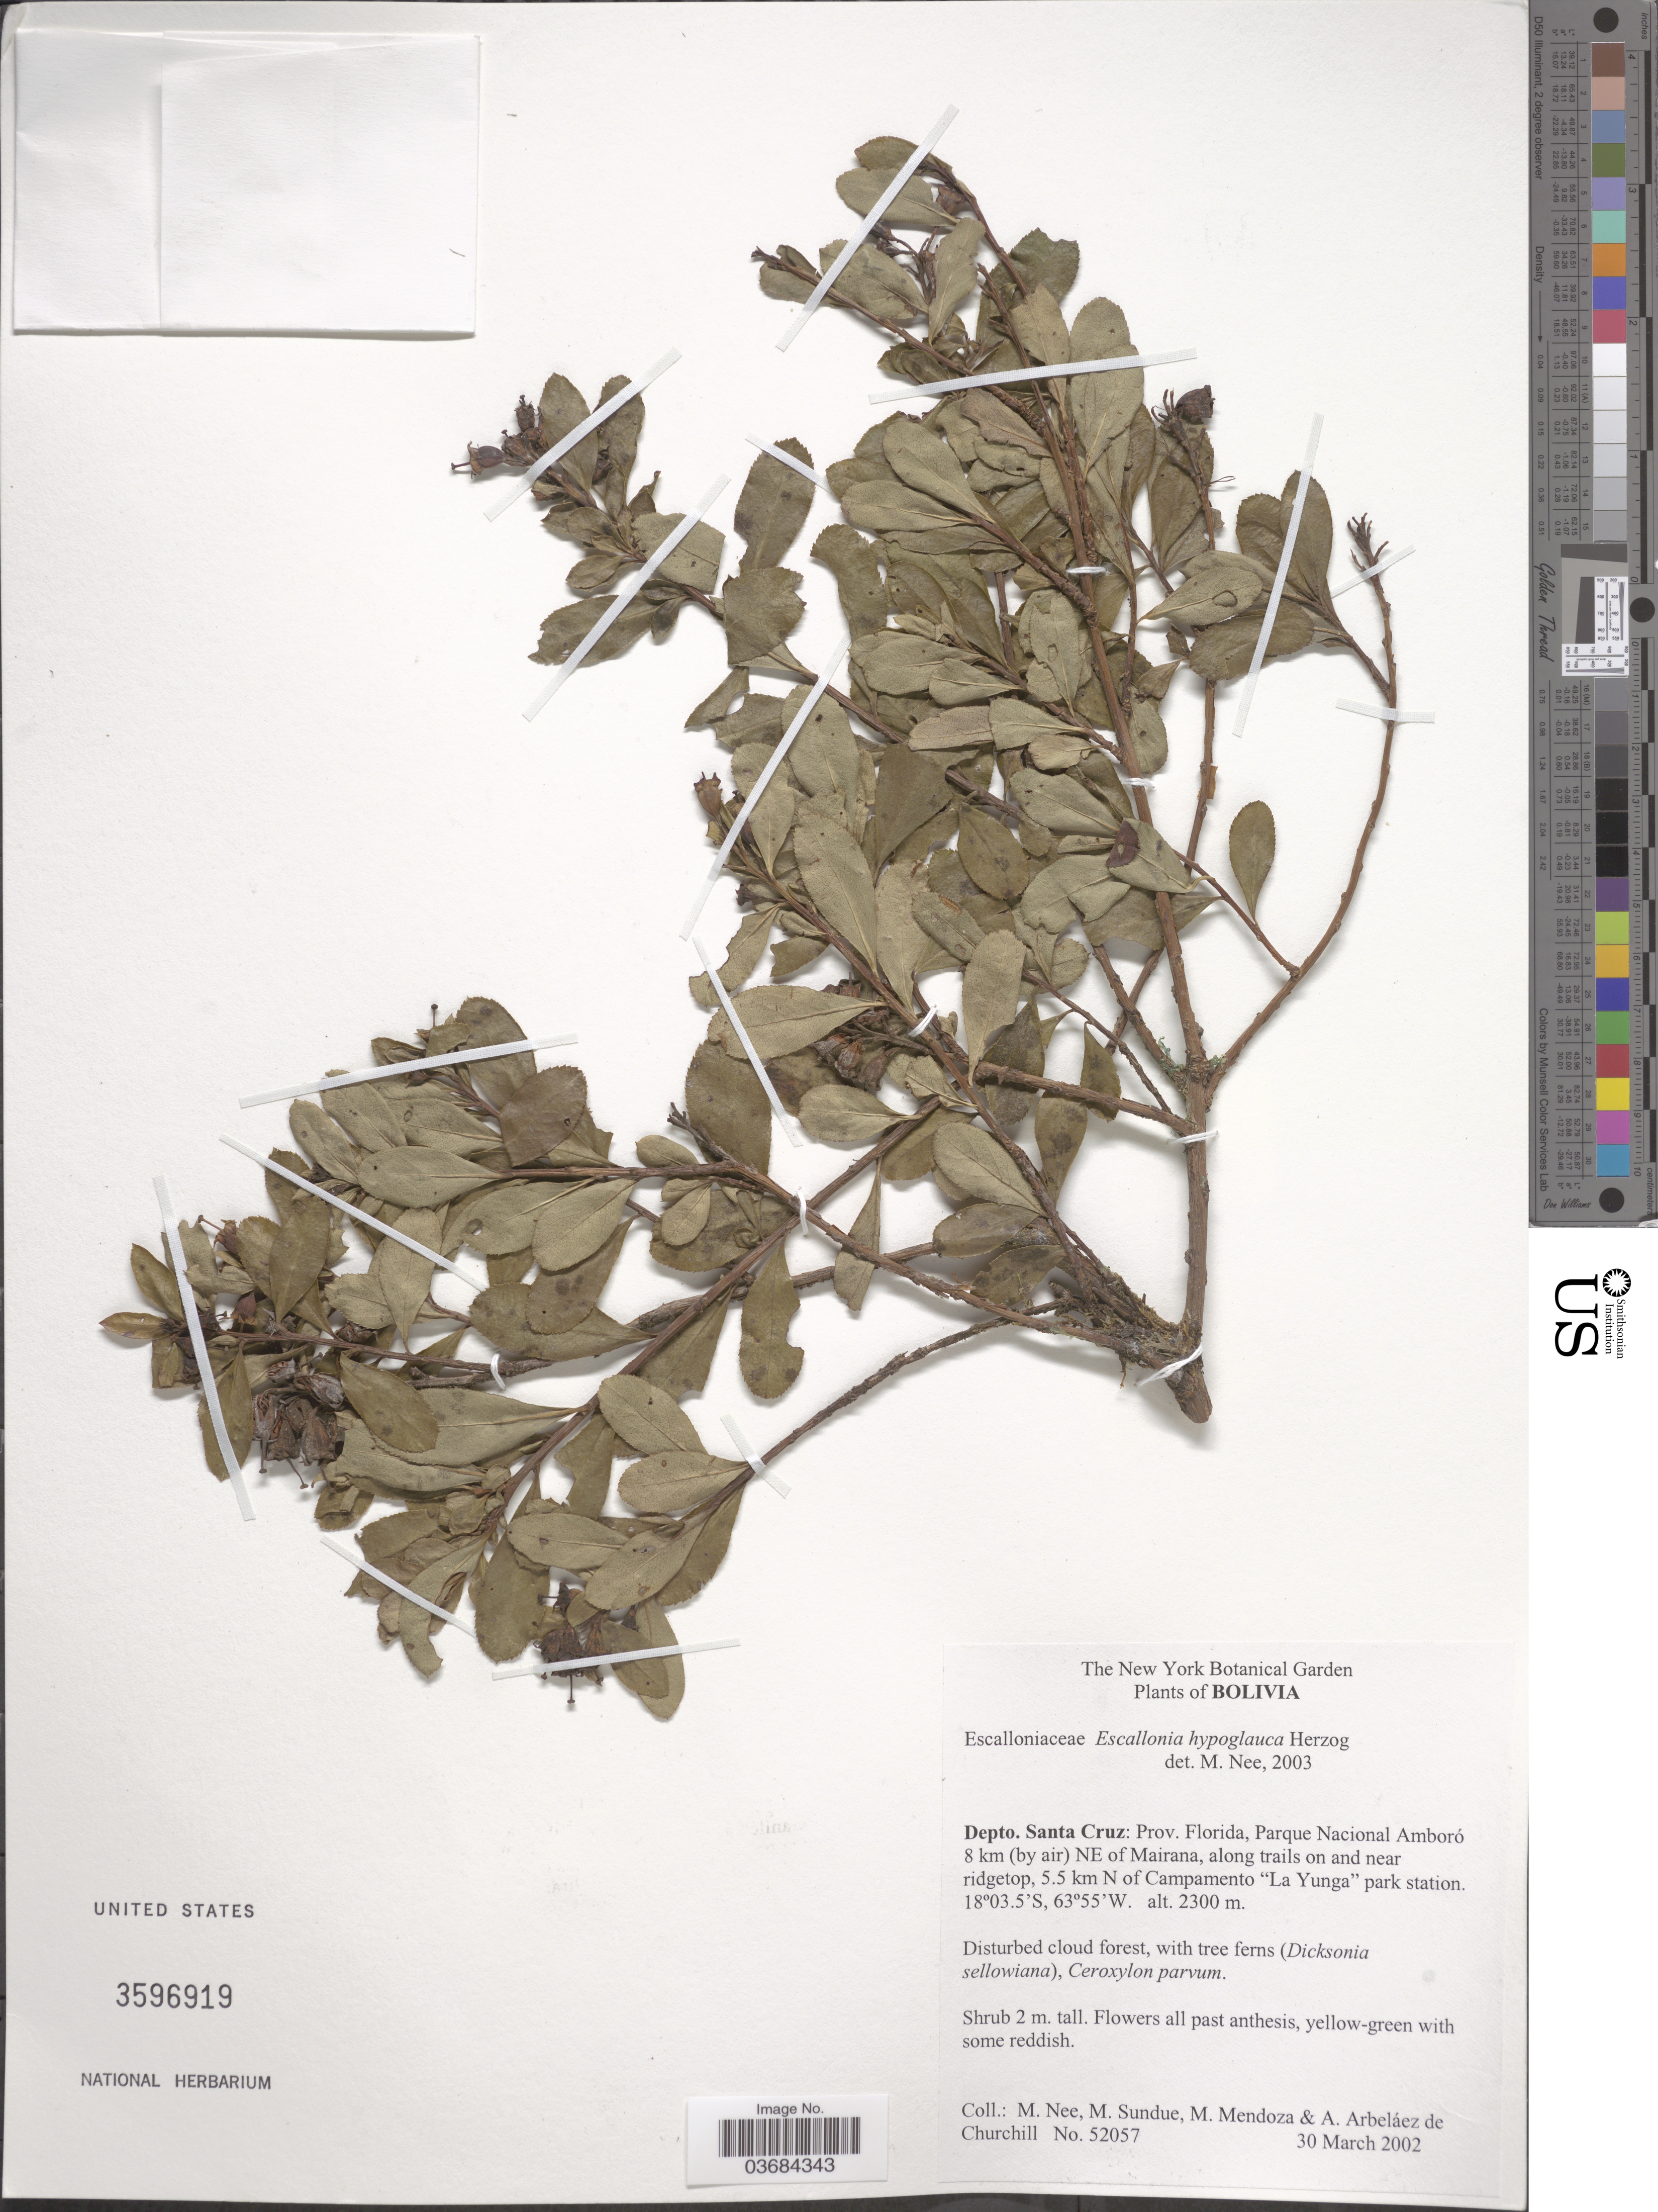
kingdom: Plantae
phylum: Tracheophyta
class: Magnoliopsida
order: Escalloniales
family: Escalloniaceae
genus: Escallonia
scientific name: Escallonia hypoglauca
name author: Herzog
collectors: M. Nee, M. Sundue, M. Mendoza & A. Arbelaez de Churchill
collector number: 52057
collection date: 2002-03-30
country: Bolivia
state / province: Santa Cruz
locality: Depto. Santa Cruz: Prov. Florida, Parque Nacional Amboró 8 km (by air) NE of Mairana, along trails on and near ridgetop, 5.5 km N of Campamento "La Yunga" park station.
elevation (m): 2300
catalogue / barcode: US 3596919